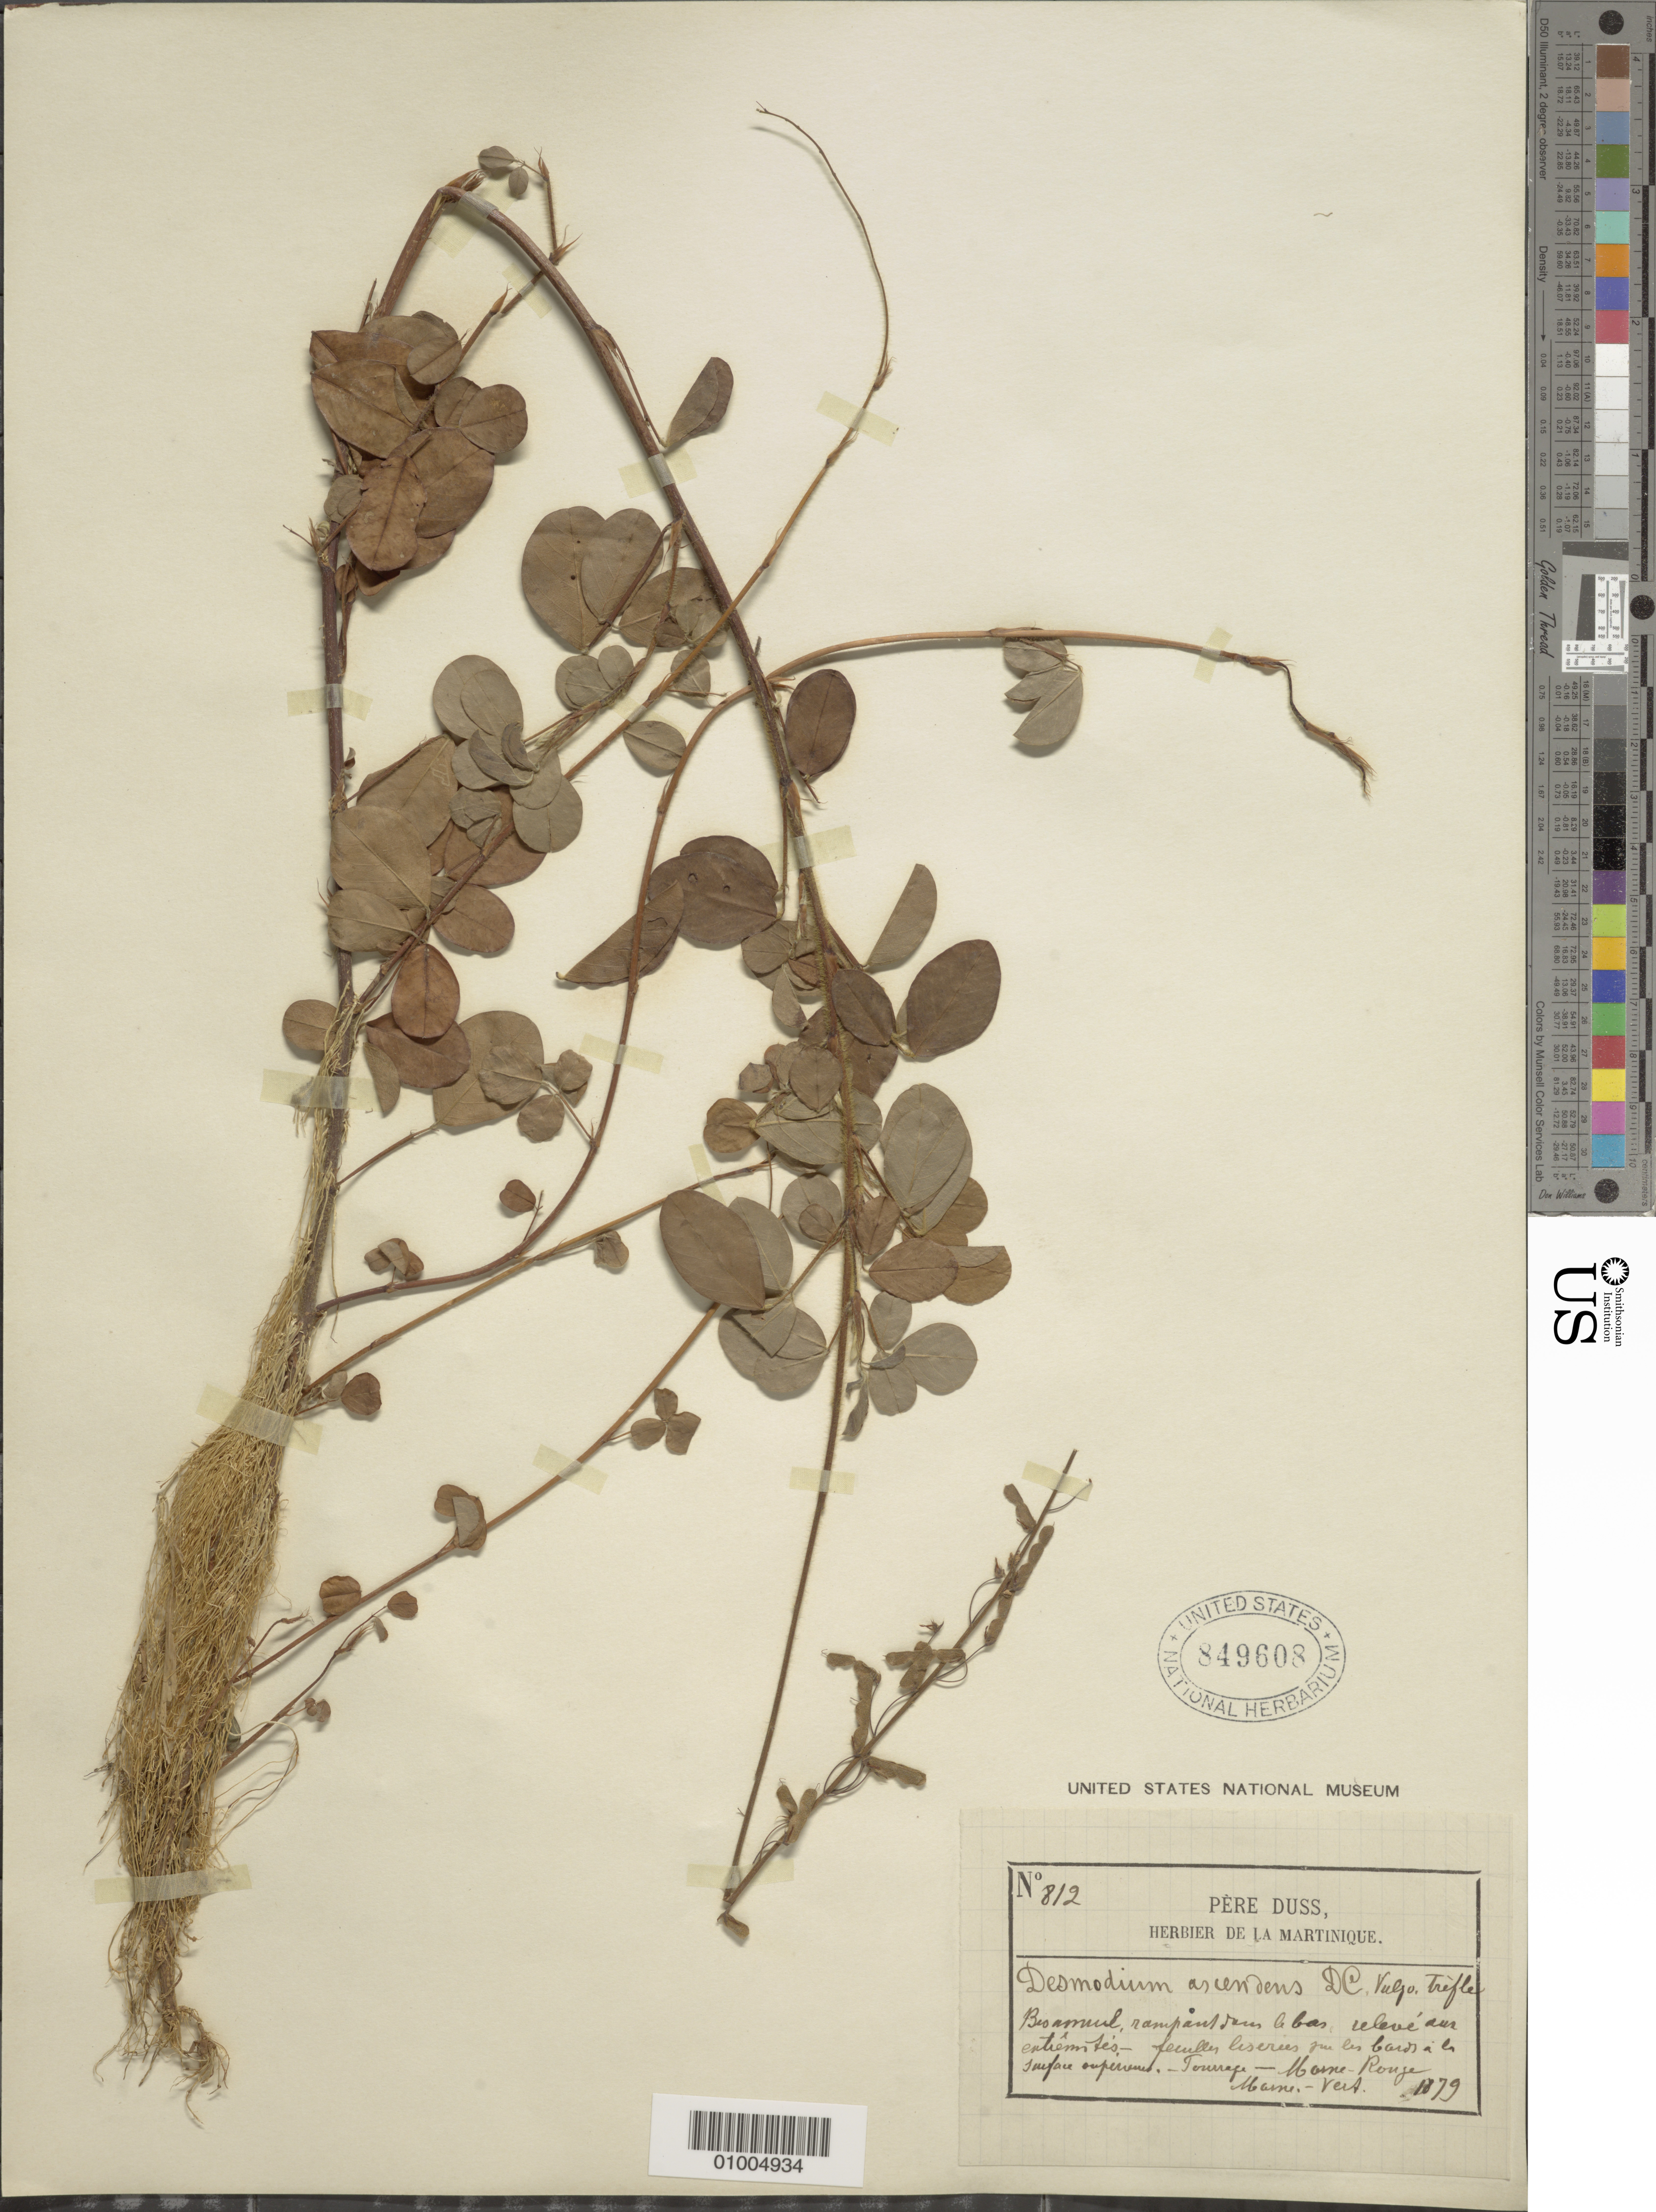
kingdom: Plantae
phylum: Tracheophyta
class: Magnoliopsida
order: Fabales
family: Fabaceae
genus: Grona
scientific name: Grona adscendens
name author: (Sw.) H. Ohashi & K. Ohashi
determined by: Strong, Mark T., (BOT), Smithsonian Institution - National Museum of Natural History (UNITED STATES)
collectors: Père Duss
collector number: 812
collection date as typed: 1879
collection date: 1879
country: Martinique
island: Martinique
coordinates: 0 N, 0 E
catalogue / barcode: US 849608